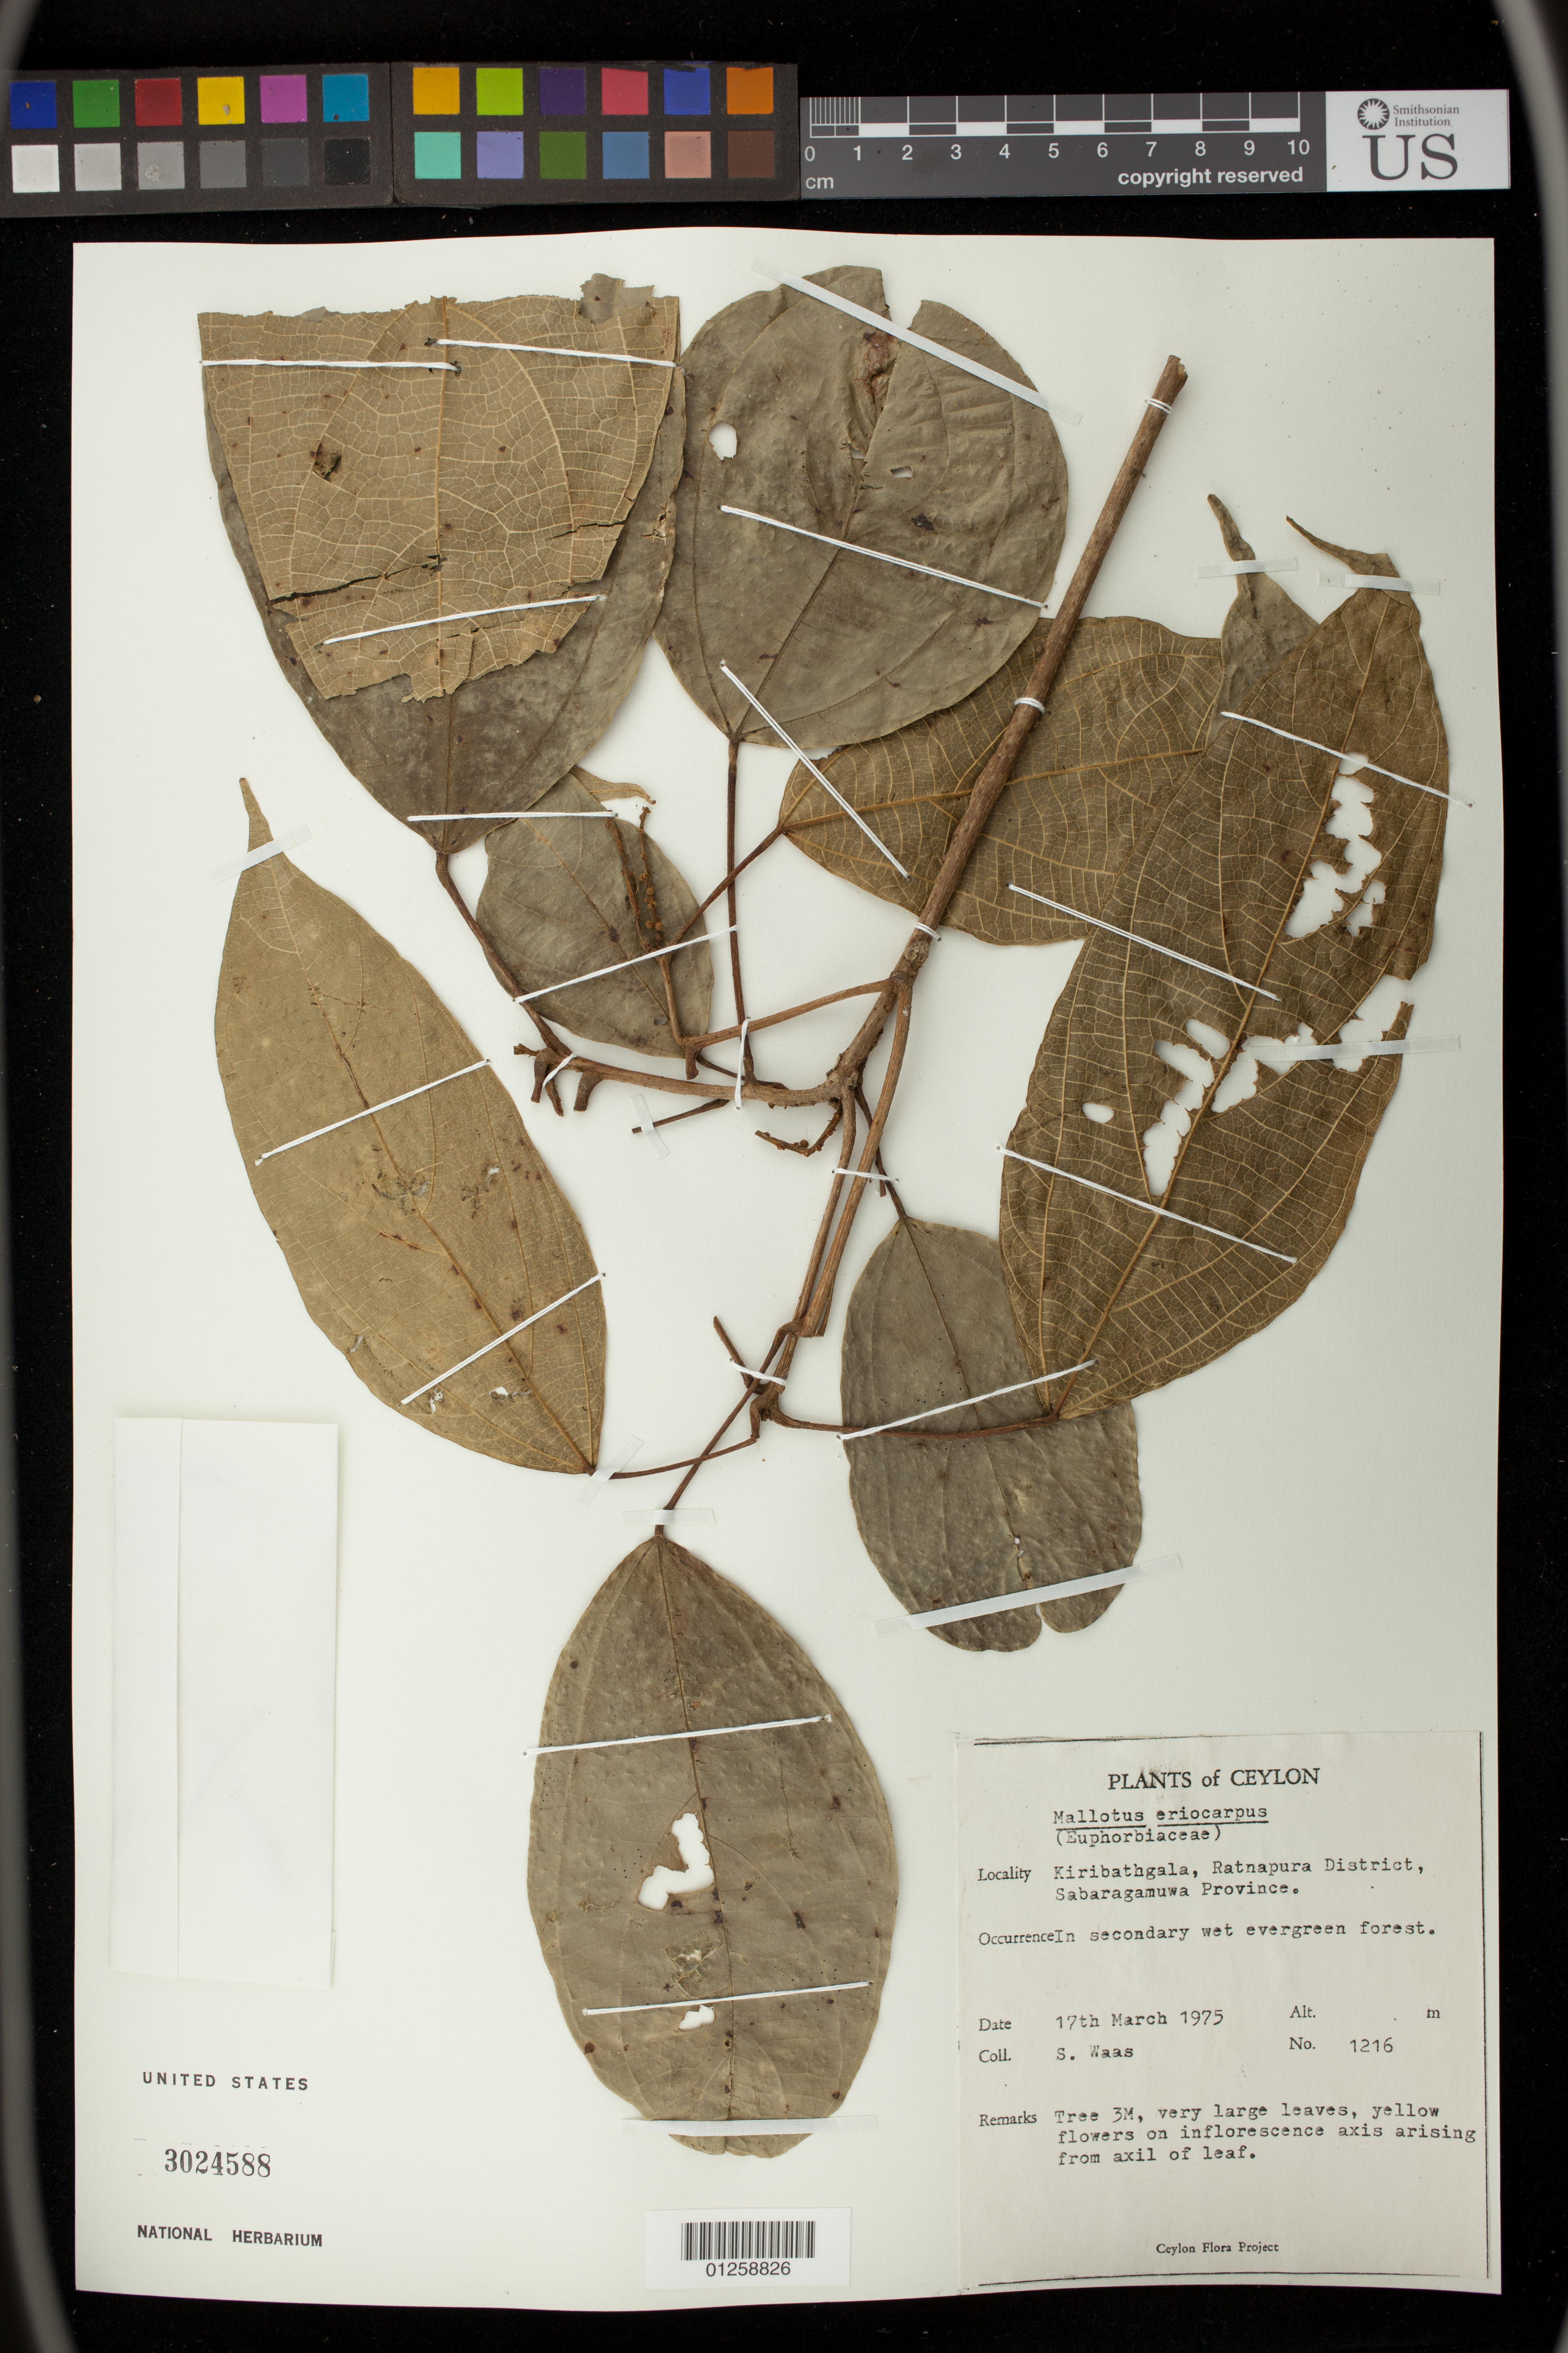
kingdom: Plantae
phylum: Tracheophyta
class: Magnoliopsida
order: Malpighiales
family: Euphorbiaceae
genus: Mallotus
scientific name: Mallotus eriocarpus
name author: (Thwaites) Müll. Arg.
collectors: S. Waas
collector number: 1216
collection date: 1975-03-17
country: Sri Lanka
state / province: Sabaragamuwa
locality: Kiribathgala, Ratnapura District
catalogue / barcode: US 3024588